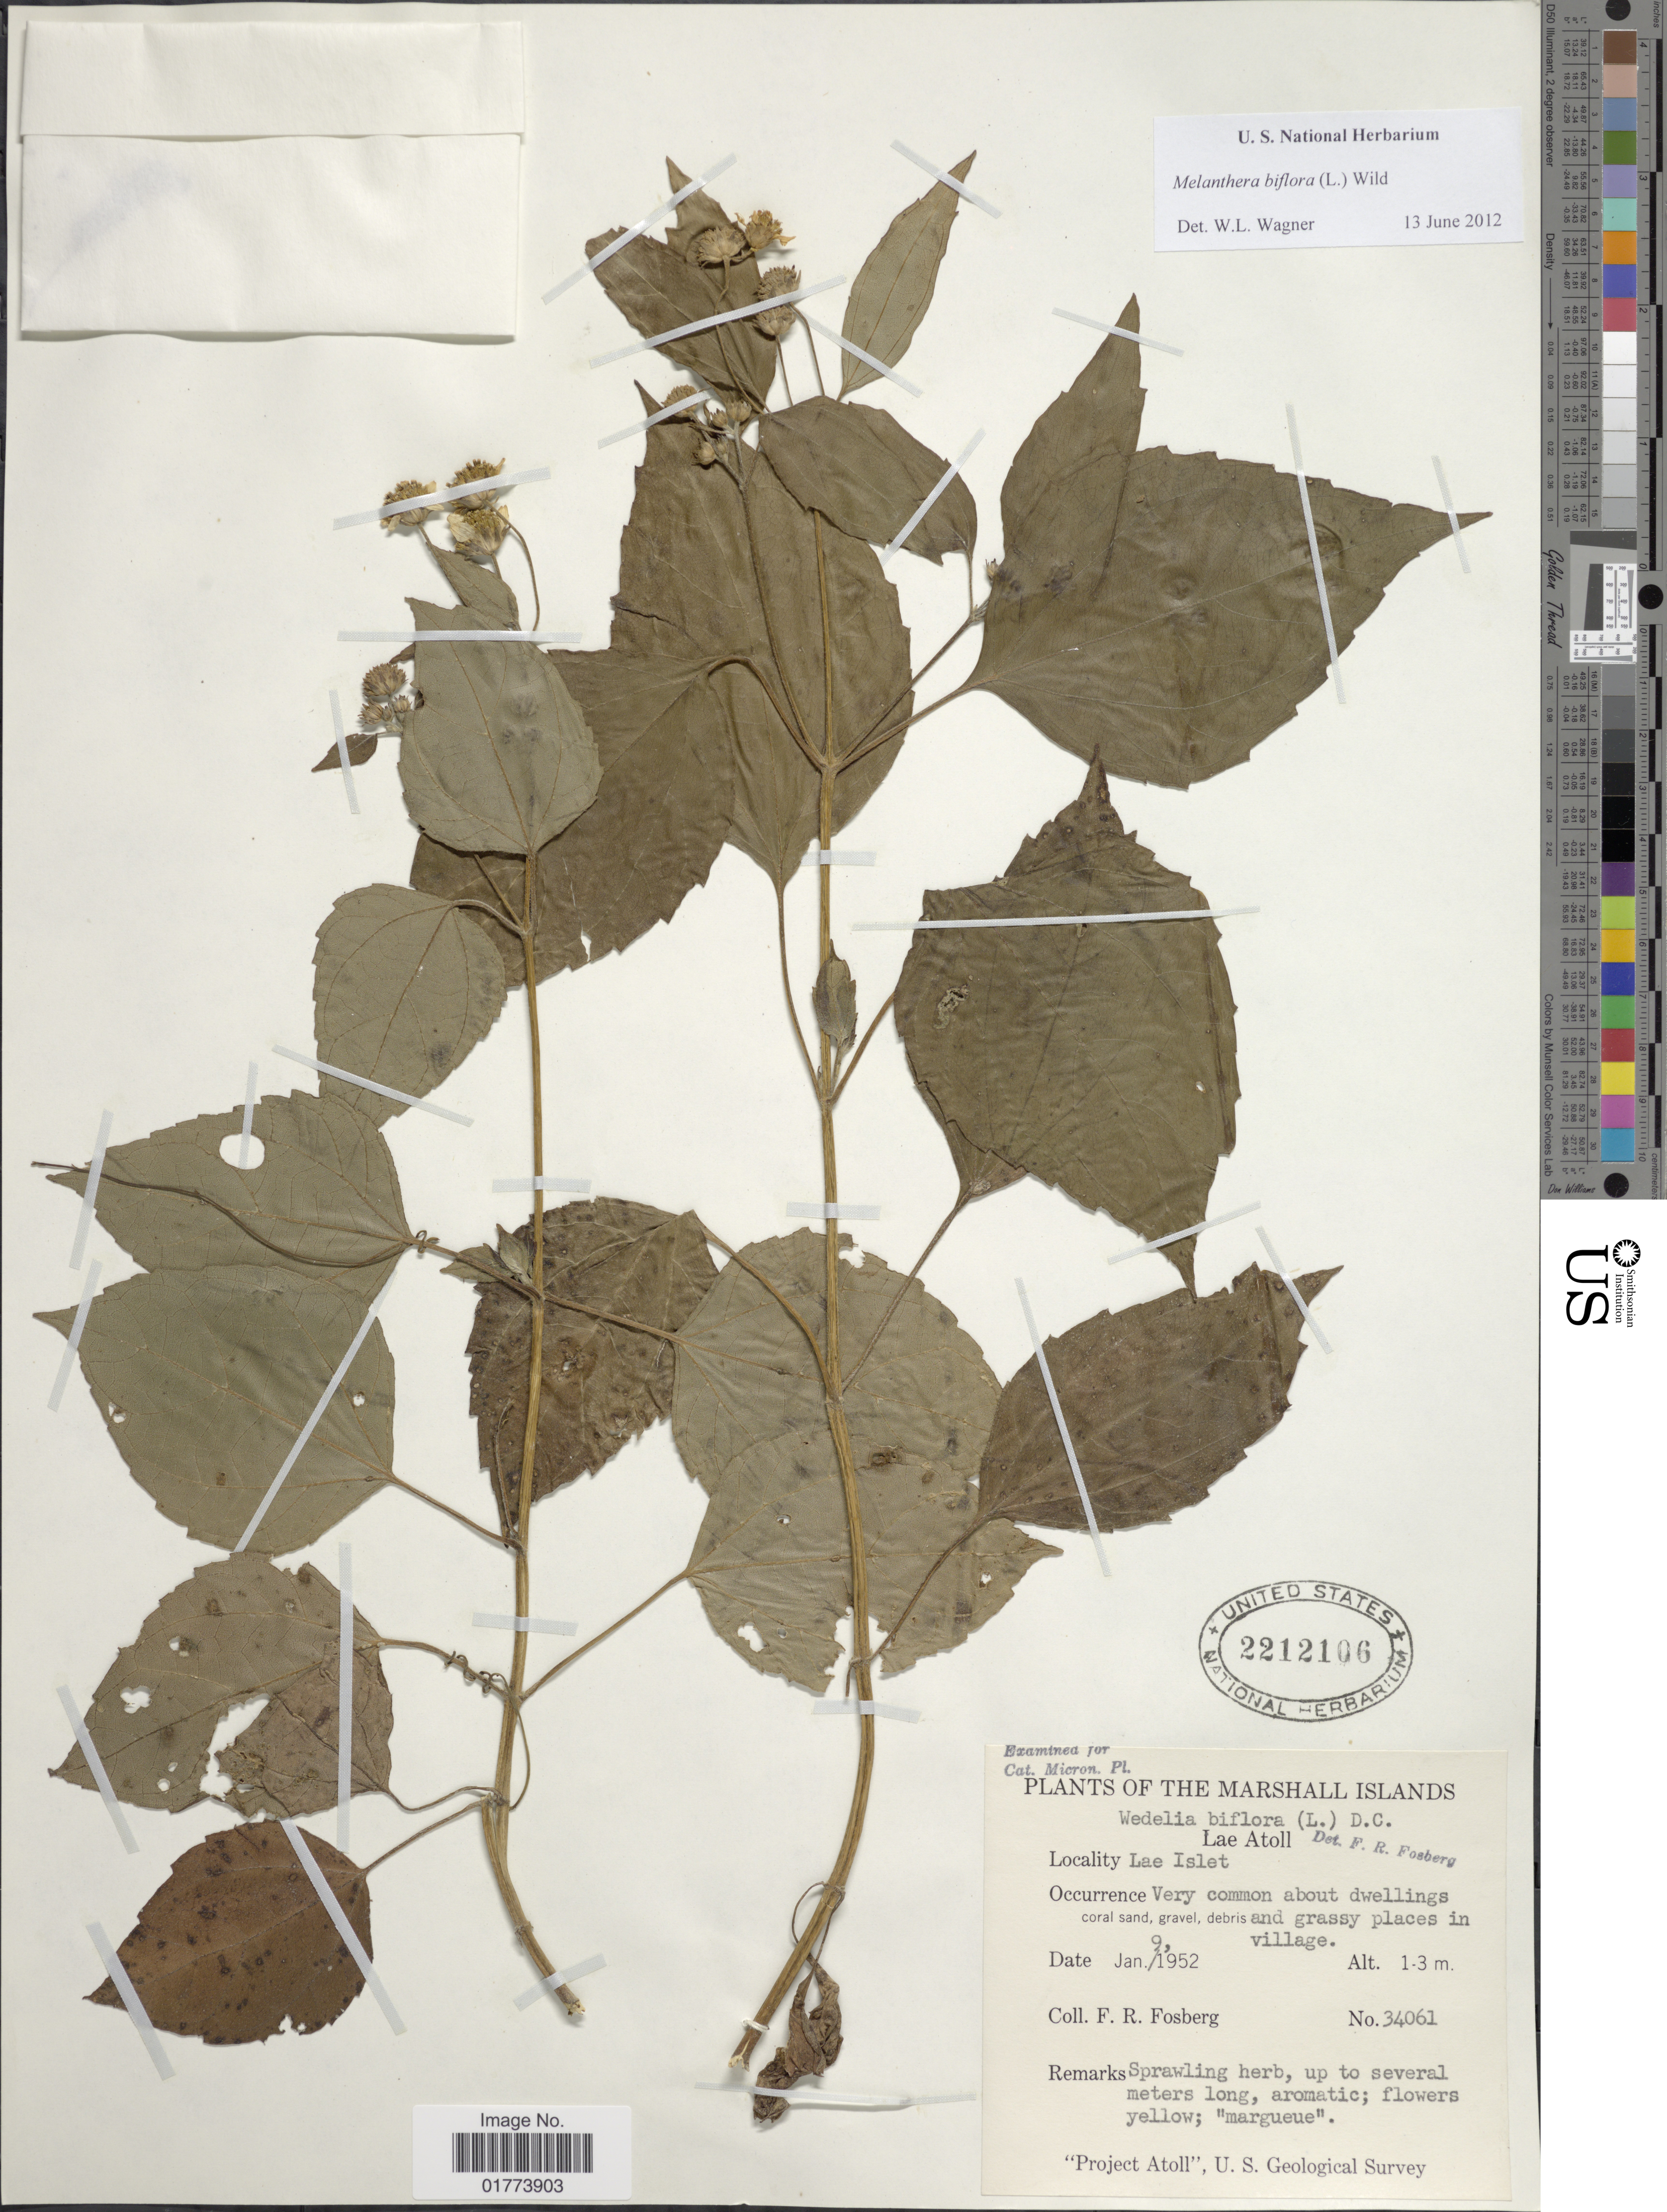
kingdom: Plantae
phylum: Tracheophyta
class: Magnoliopsida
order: Asterales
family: Asteraceae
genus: Wollastonia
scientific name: Wollastonia biflora var. biflora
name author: (L.) DC.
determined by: Wagner, W. L., (BOT), Smithsonian Institution - National Museum of Natural History (UNITED STATES)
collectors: F. R. Fosberg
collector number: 34061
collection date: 1952-01-09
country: Marshall Islands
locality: Lae Atoll, Lae Islet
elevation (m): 1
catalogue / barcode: US 2212106